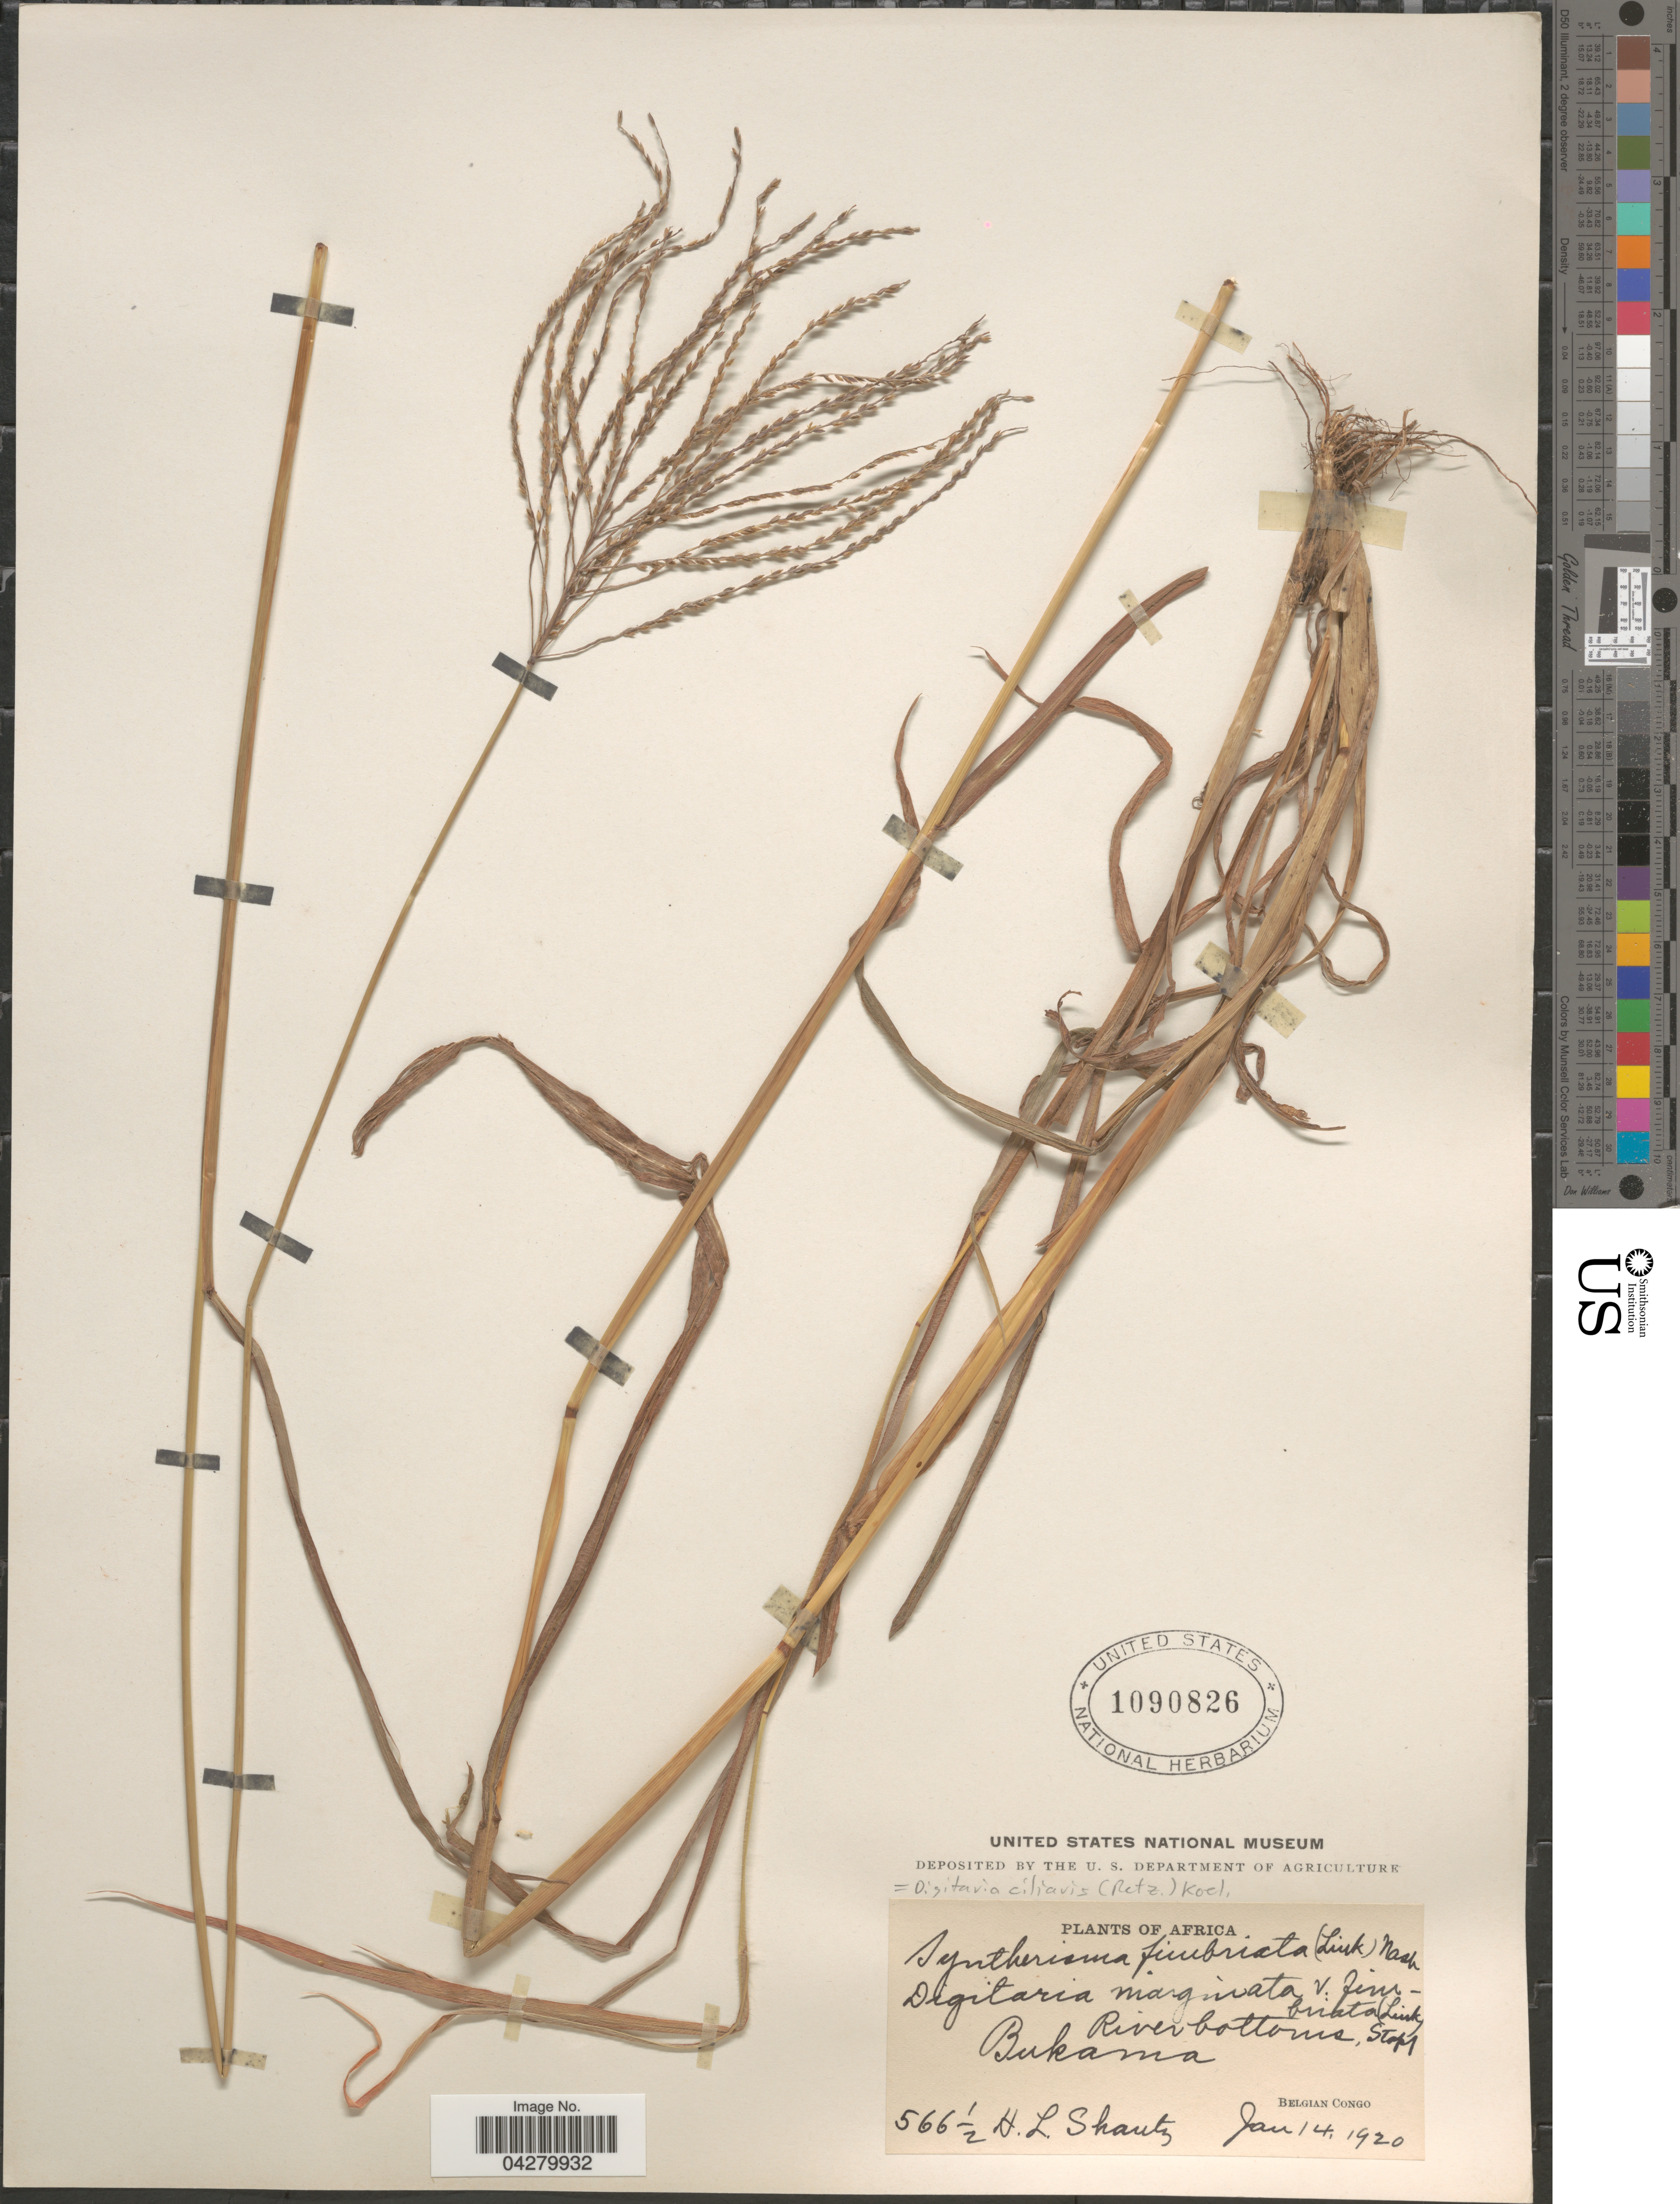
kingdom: Plantae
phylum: Tracheophyta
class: Liliopsida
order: Poales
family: Poaceae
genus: Digitaria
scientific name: Digitaria ciliaris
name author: (Retz.) Koeler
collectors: H. Shantz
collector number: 566½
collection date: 1920-01-14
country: Congo, Democratic Republic of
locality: River bottoms, Stops [interpreted] Bukama. Belgian Congo.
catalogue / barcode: US 1090826